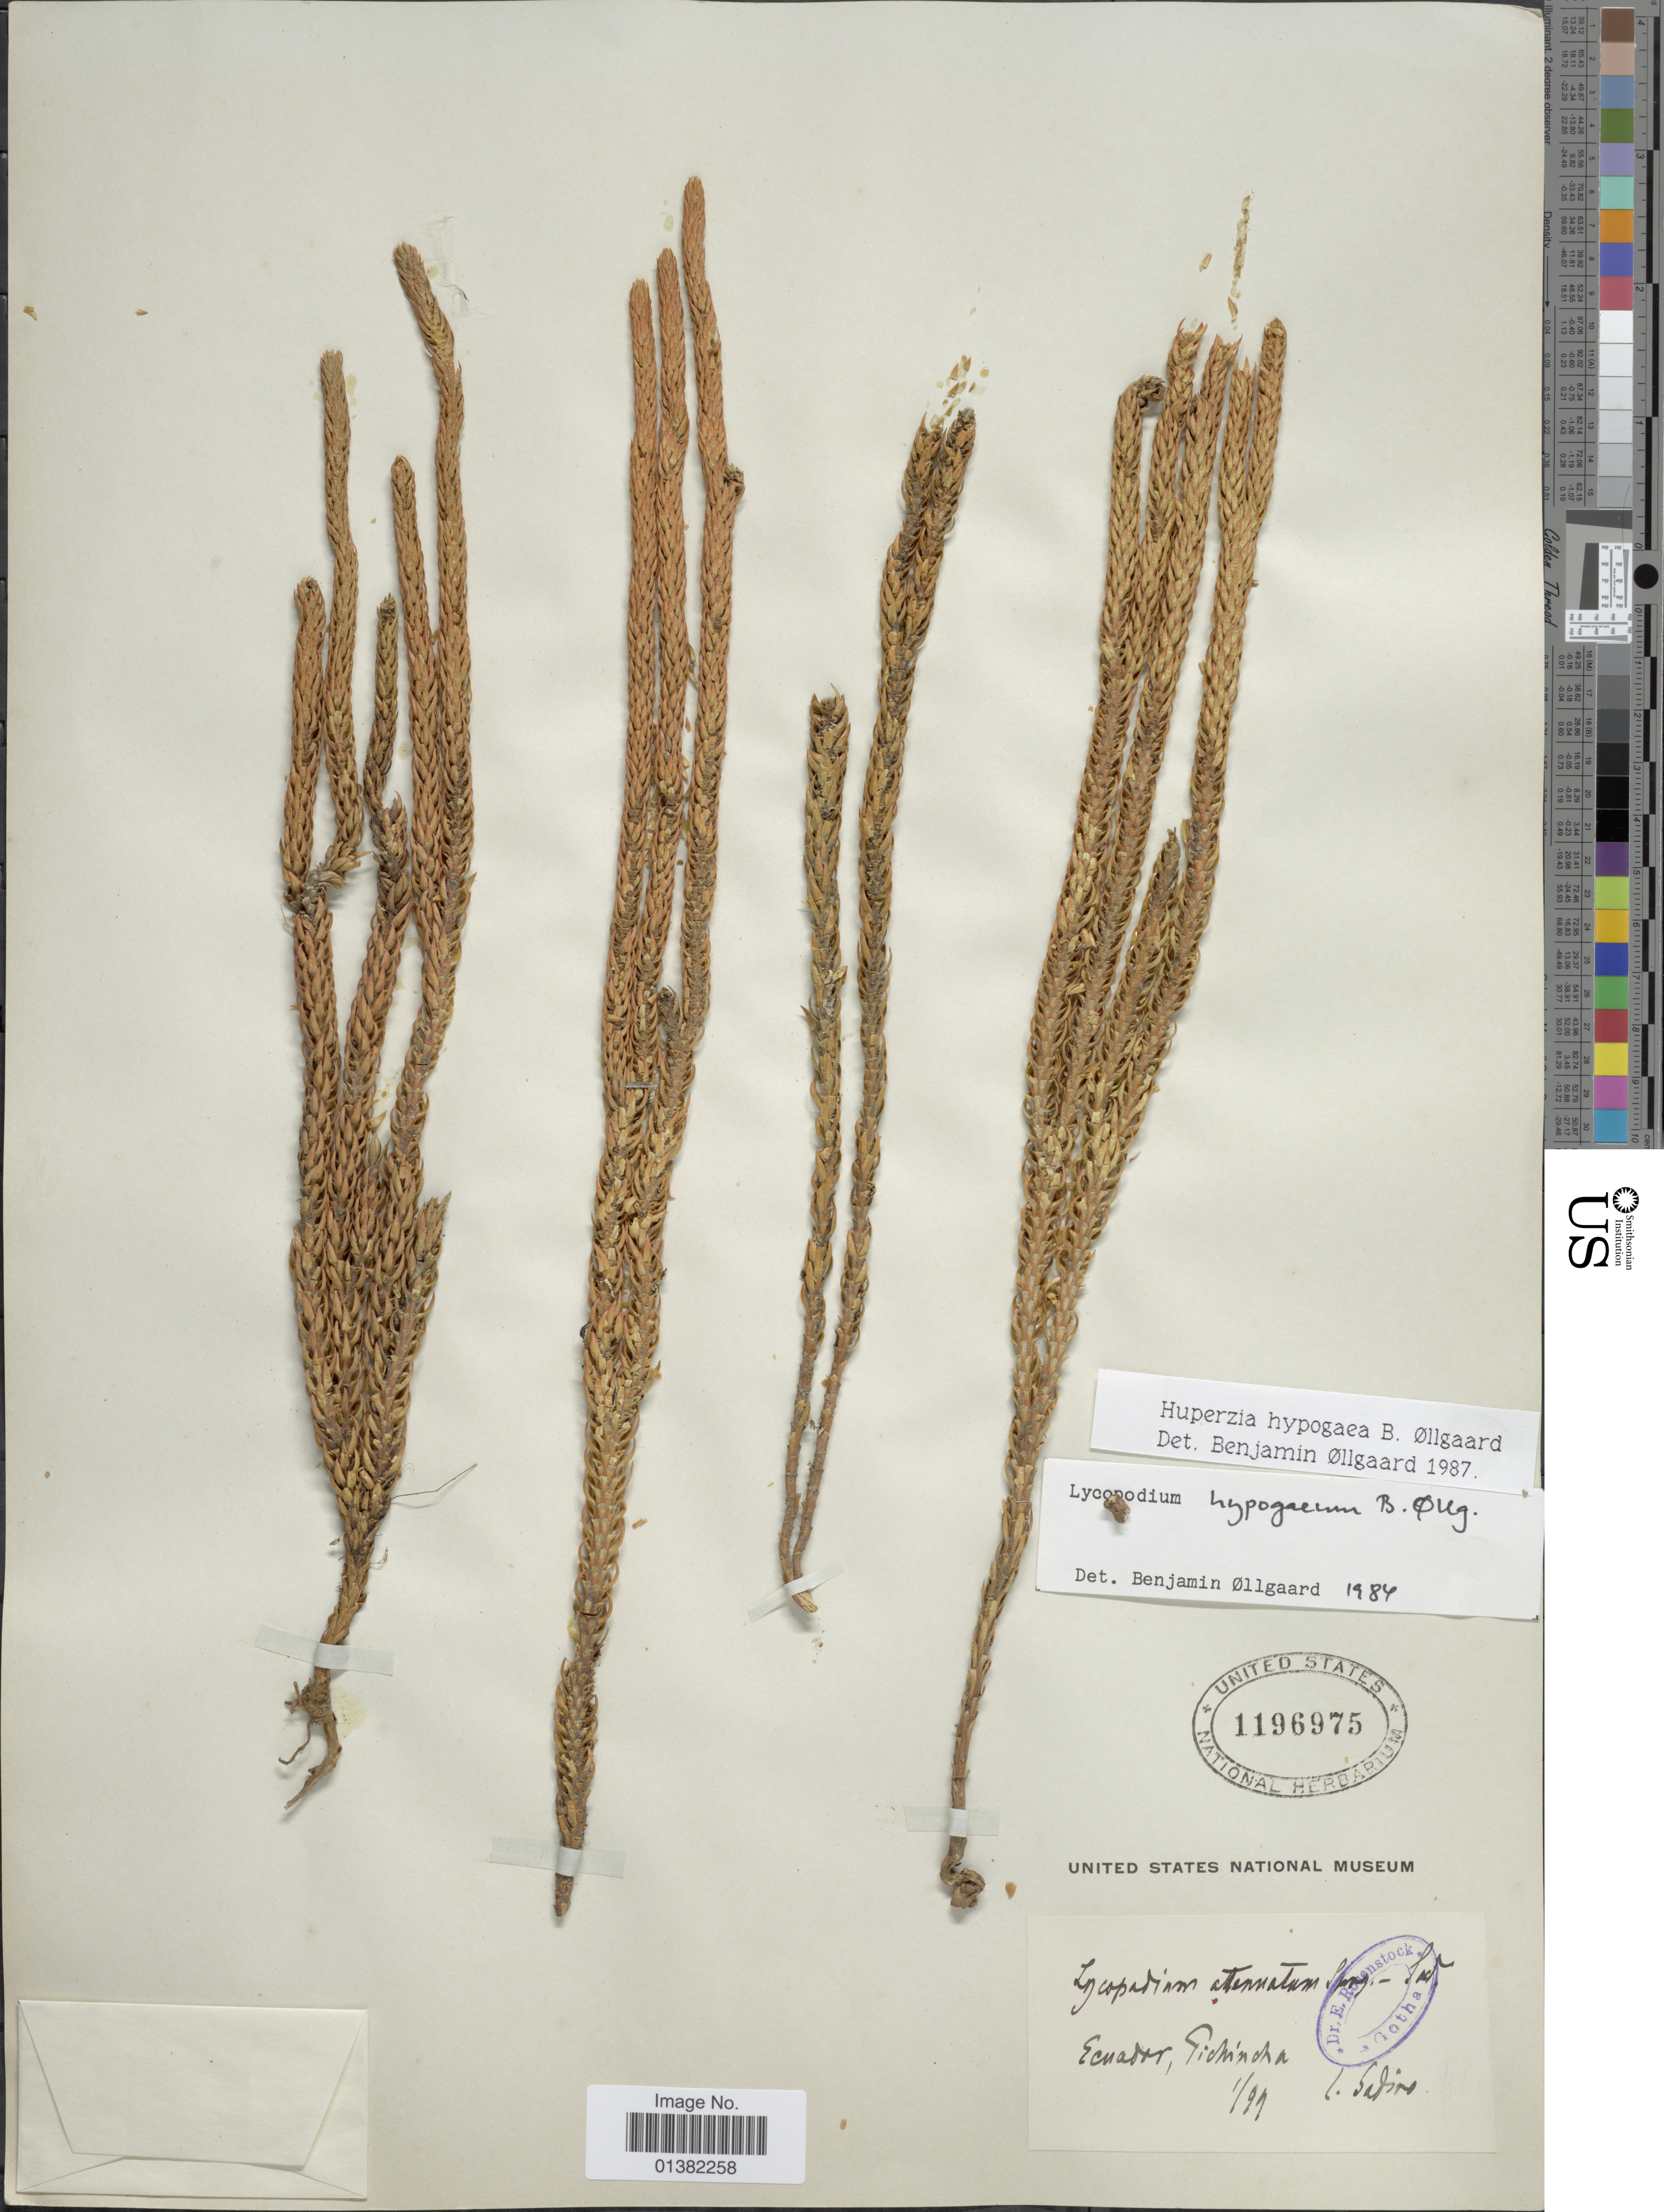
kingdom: Plantae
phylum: Tracheophyta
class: Lycopodiopsida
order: Lycopodiales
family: Lycopodiaceae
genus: Phlegmariurus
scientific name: Phlegmariurus hypogaeus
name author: (B. Øllg.) B. Øllg.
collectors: L. Sodiro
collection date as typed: Transcribed d/m/y: /1/99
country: Ecuador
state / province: Pichincha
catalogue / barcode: US 1196975